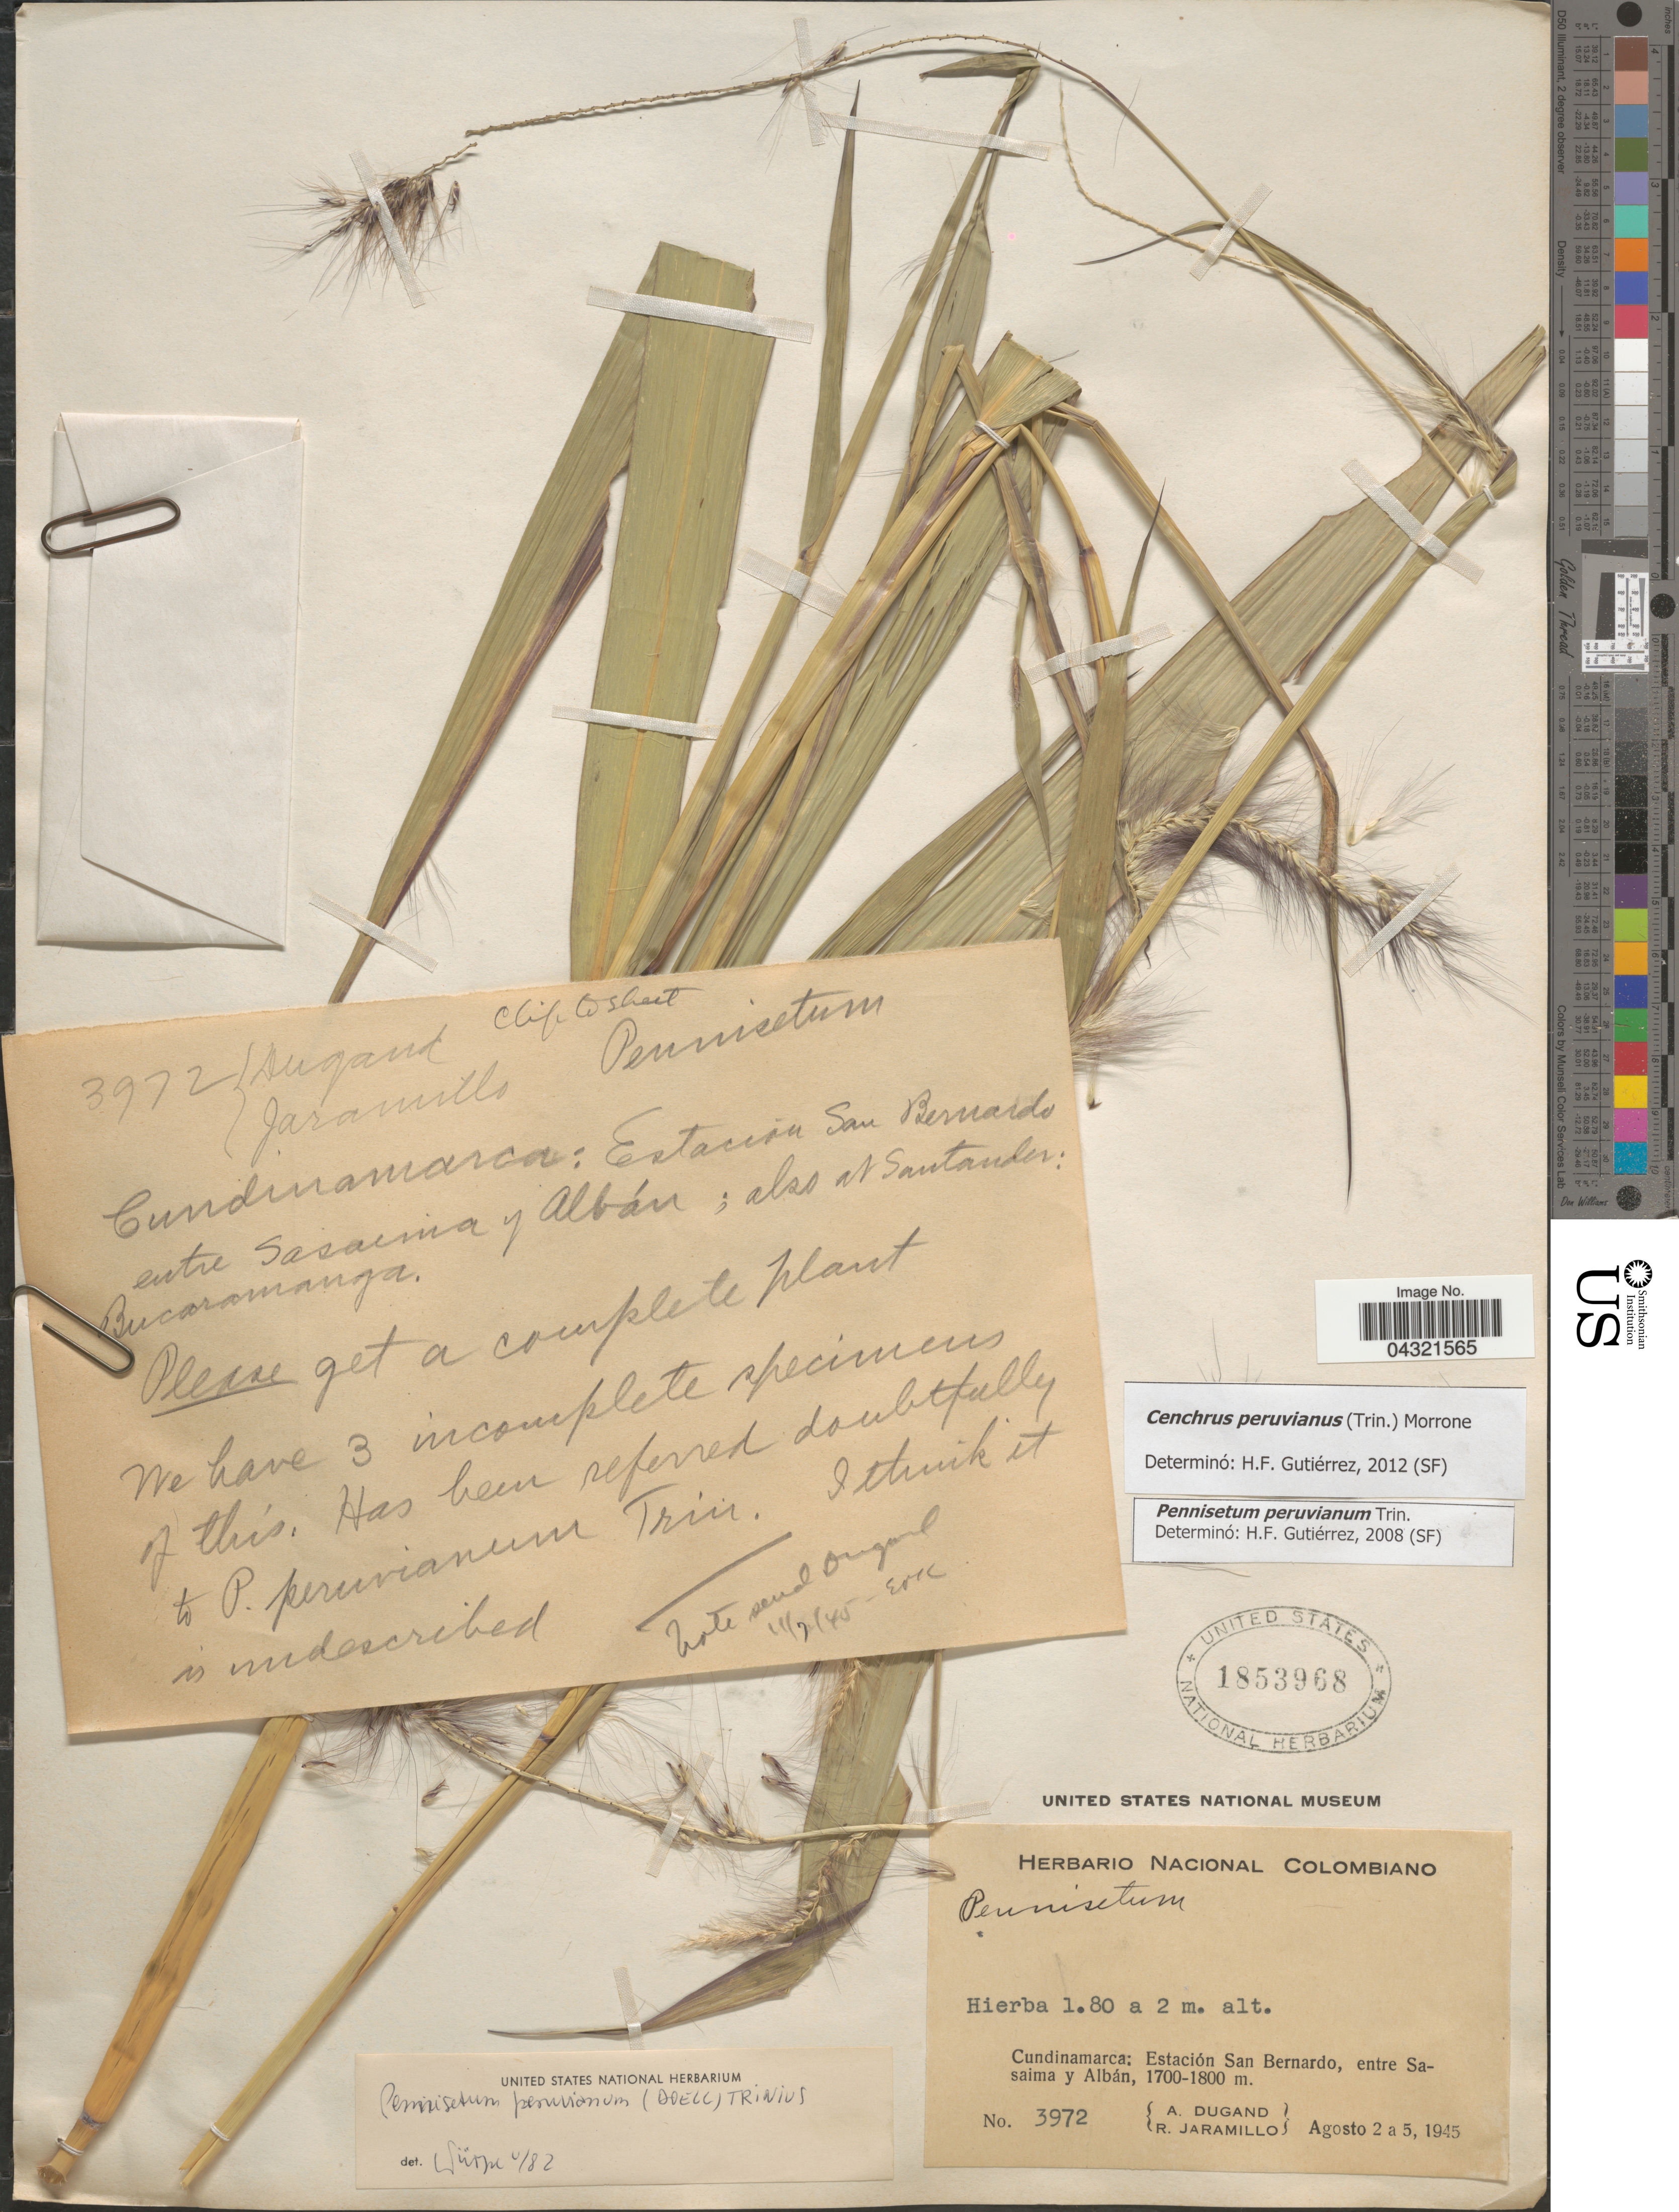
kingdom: Plantae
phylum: Tracheophyta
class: Liliopsida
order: Poales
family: Poaceae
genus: Cenchrus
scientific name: Cenchrus peruvianus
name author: (Trin.) Morrone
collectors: A. Dugand & R. Jaramillo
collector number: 3972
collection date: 1945-08-02/1945-08-05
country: Colombia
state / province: Cundinamarca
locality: Estación San Bernardo, entre Sasaima y Albán.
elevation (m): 1700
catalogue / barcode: US 1853968